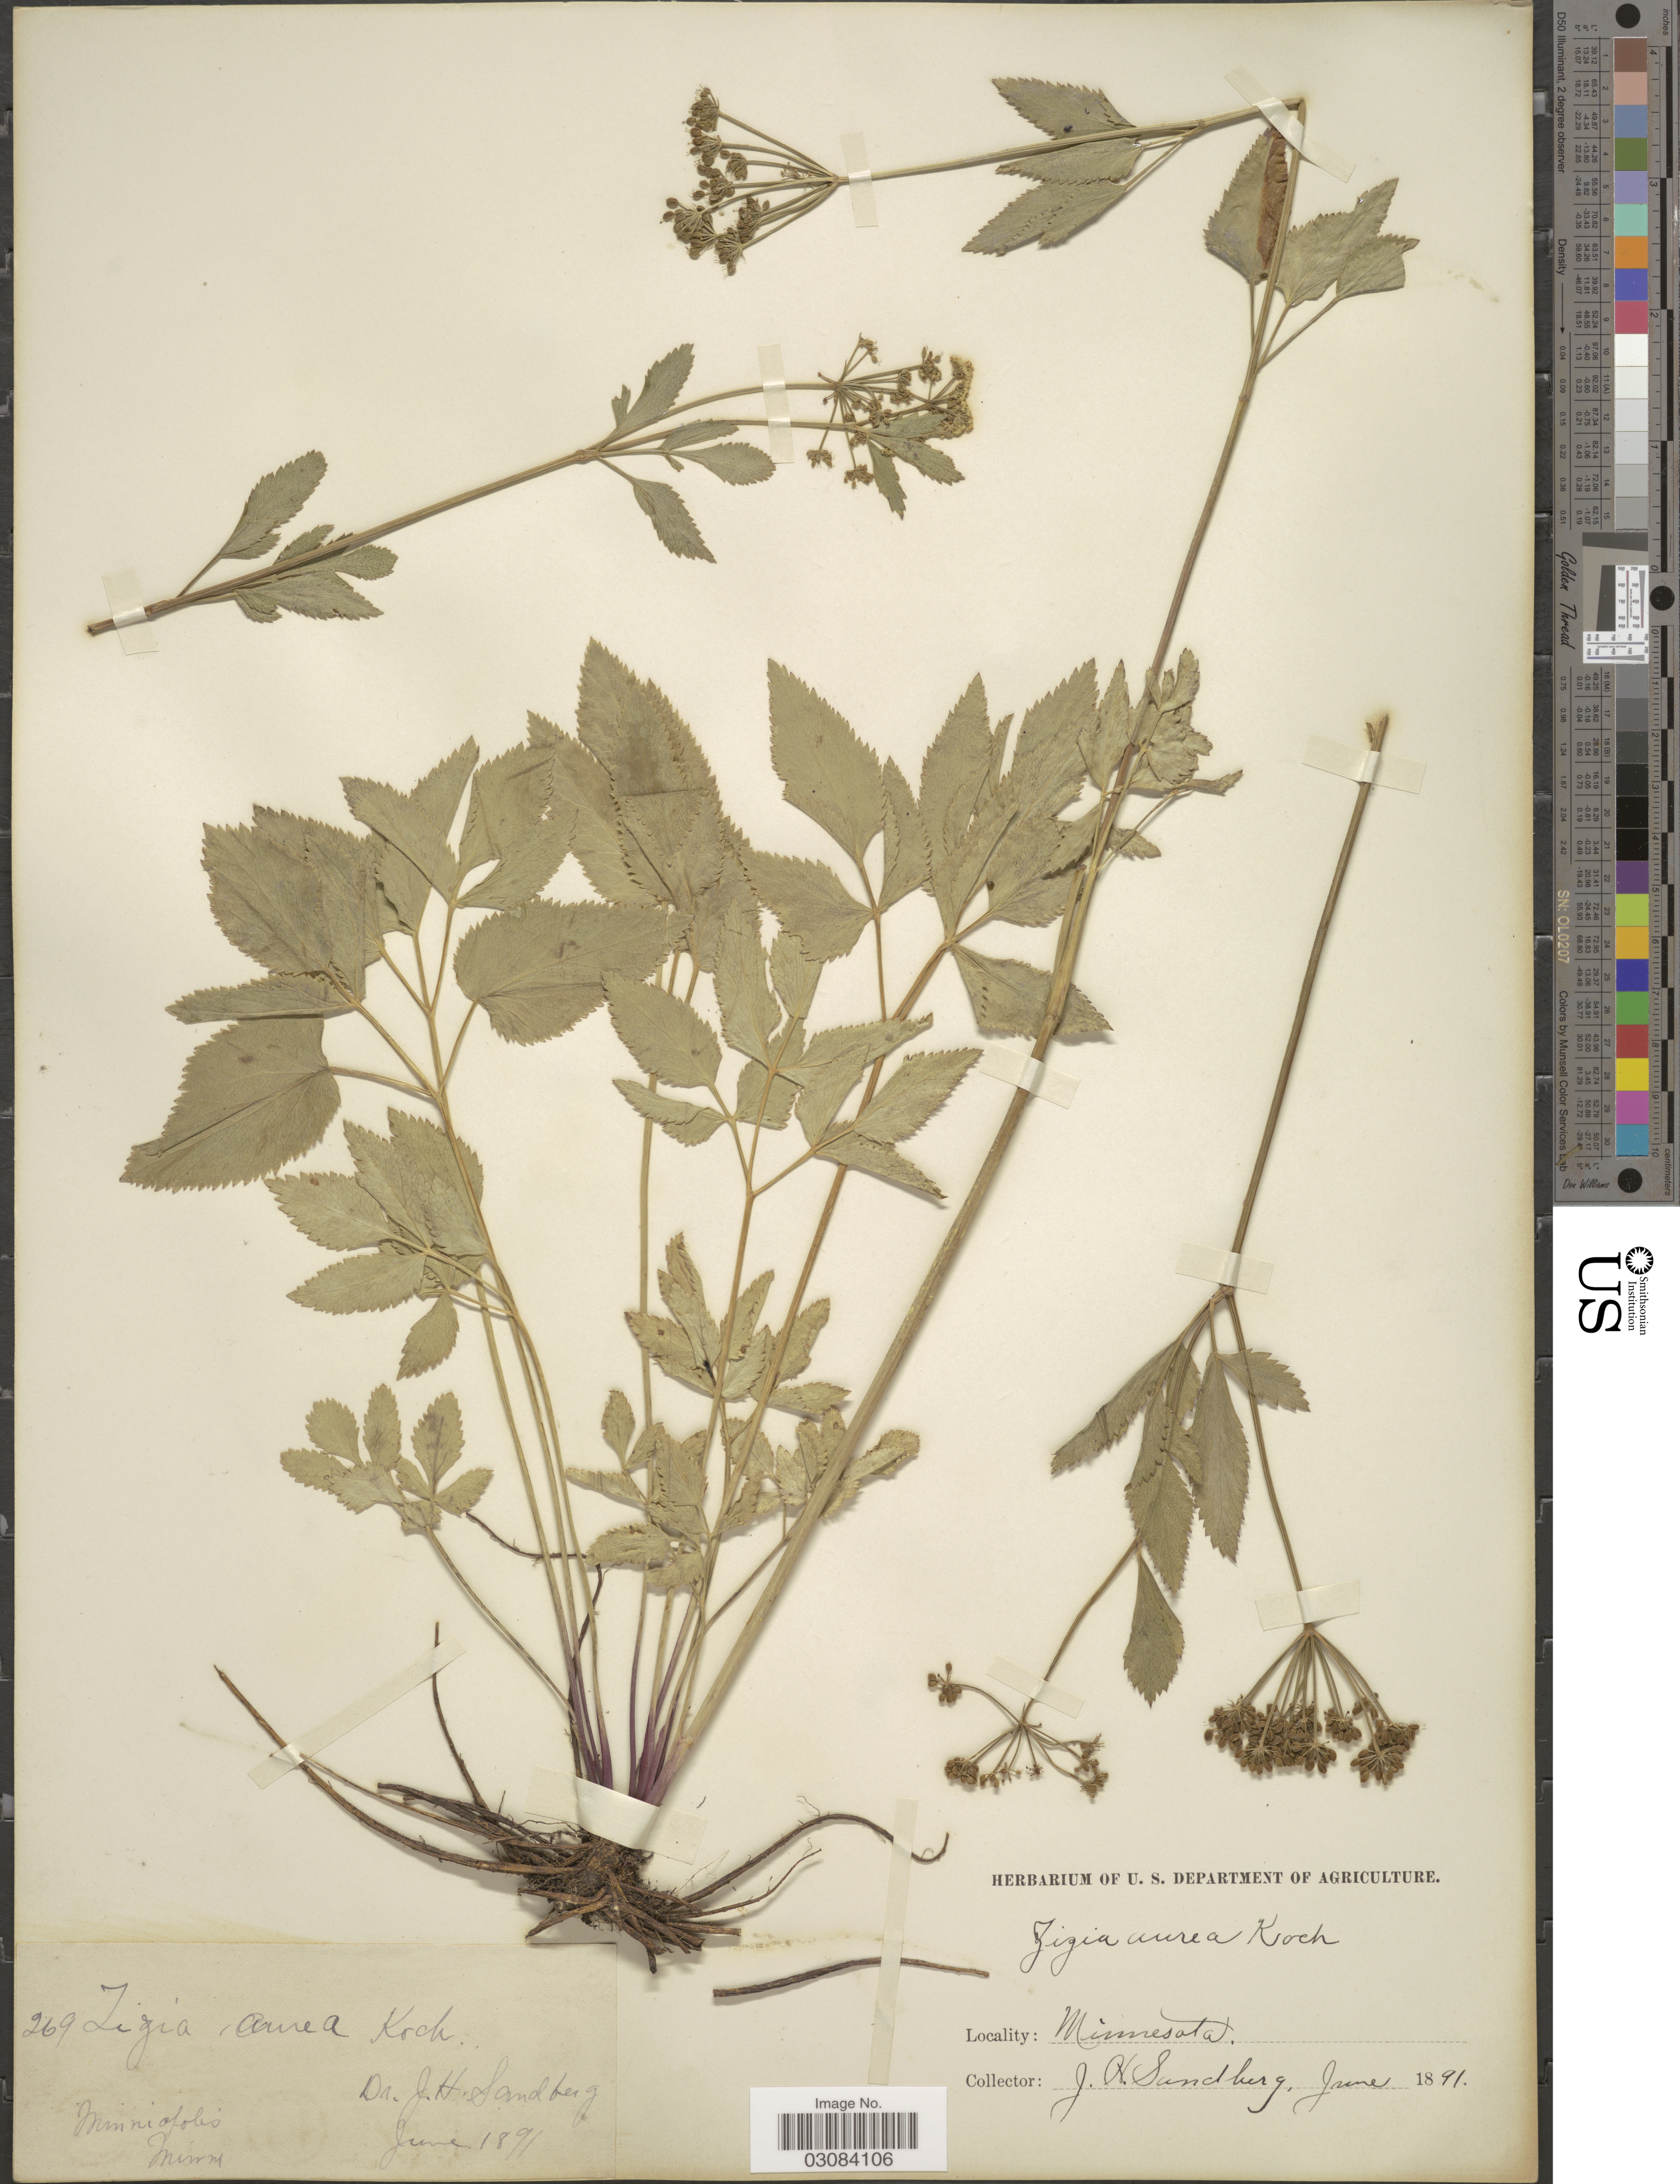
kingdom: Plantae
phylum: Tracheophyta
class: Magnoliopsida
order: Apiales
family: Apiaceae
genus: Zizia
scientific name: Zizia aurea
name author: (L.) Koch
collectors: J. H. Sandberg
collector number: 269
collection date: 1891-06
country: United States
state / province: Minnesota